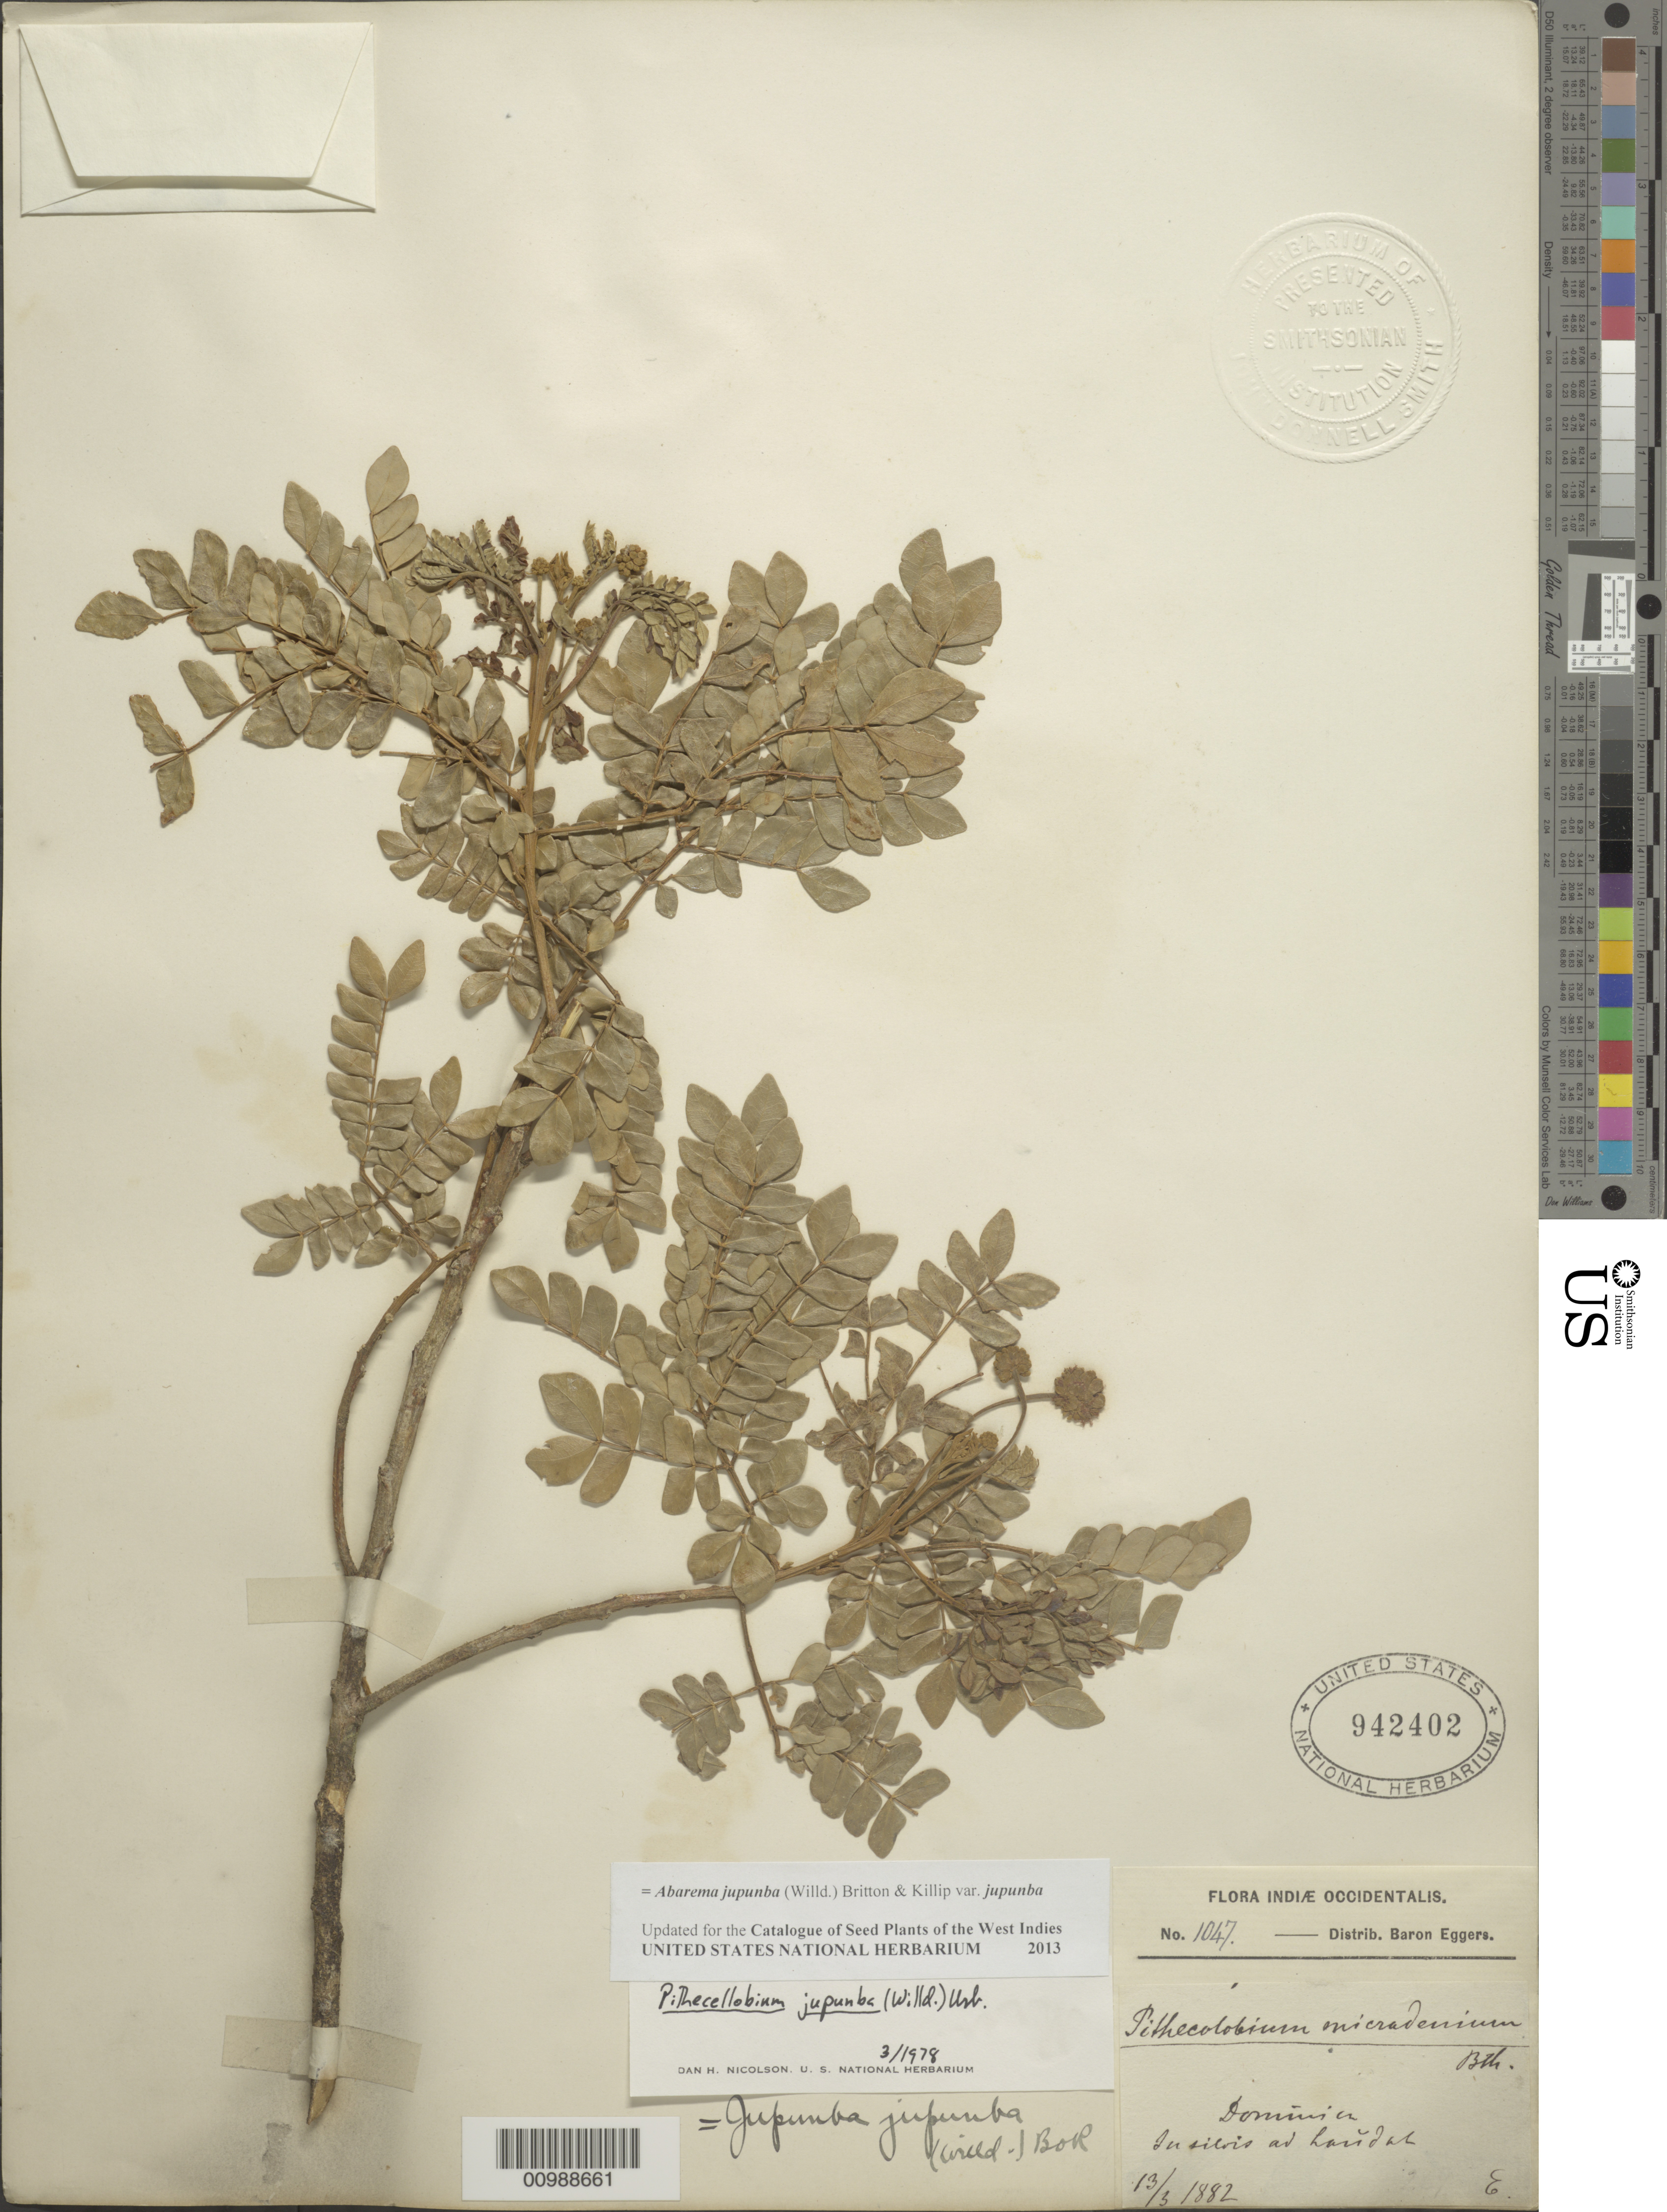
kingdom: Plantae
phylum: Tracheophyta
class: Magnoliopsida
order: Fabales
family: Fabaceae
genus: Abarema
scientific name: Abarema jupunba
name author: (Willd.) Britton & Killip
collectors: H. F. A. von Eggers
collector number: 1047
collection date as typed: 13 Mar 1882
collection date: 1882-03-13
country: Dominica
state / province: St. George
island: Dominica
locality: Dominica; Laudat.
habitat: In silvis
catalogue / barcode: US 942402